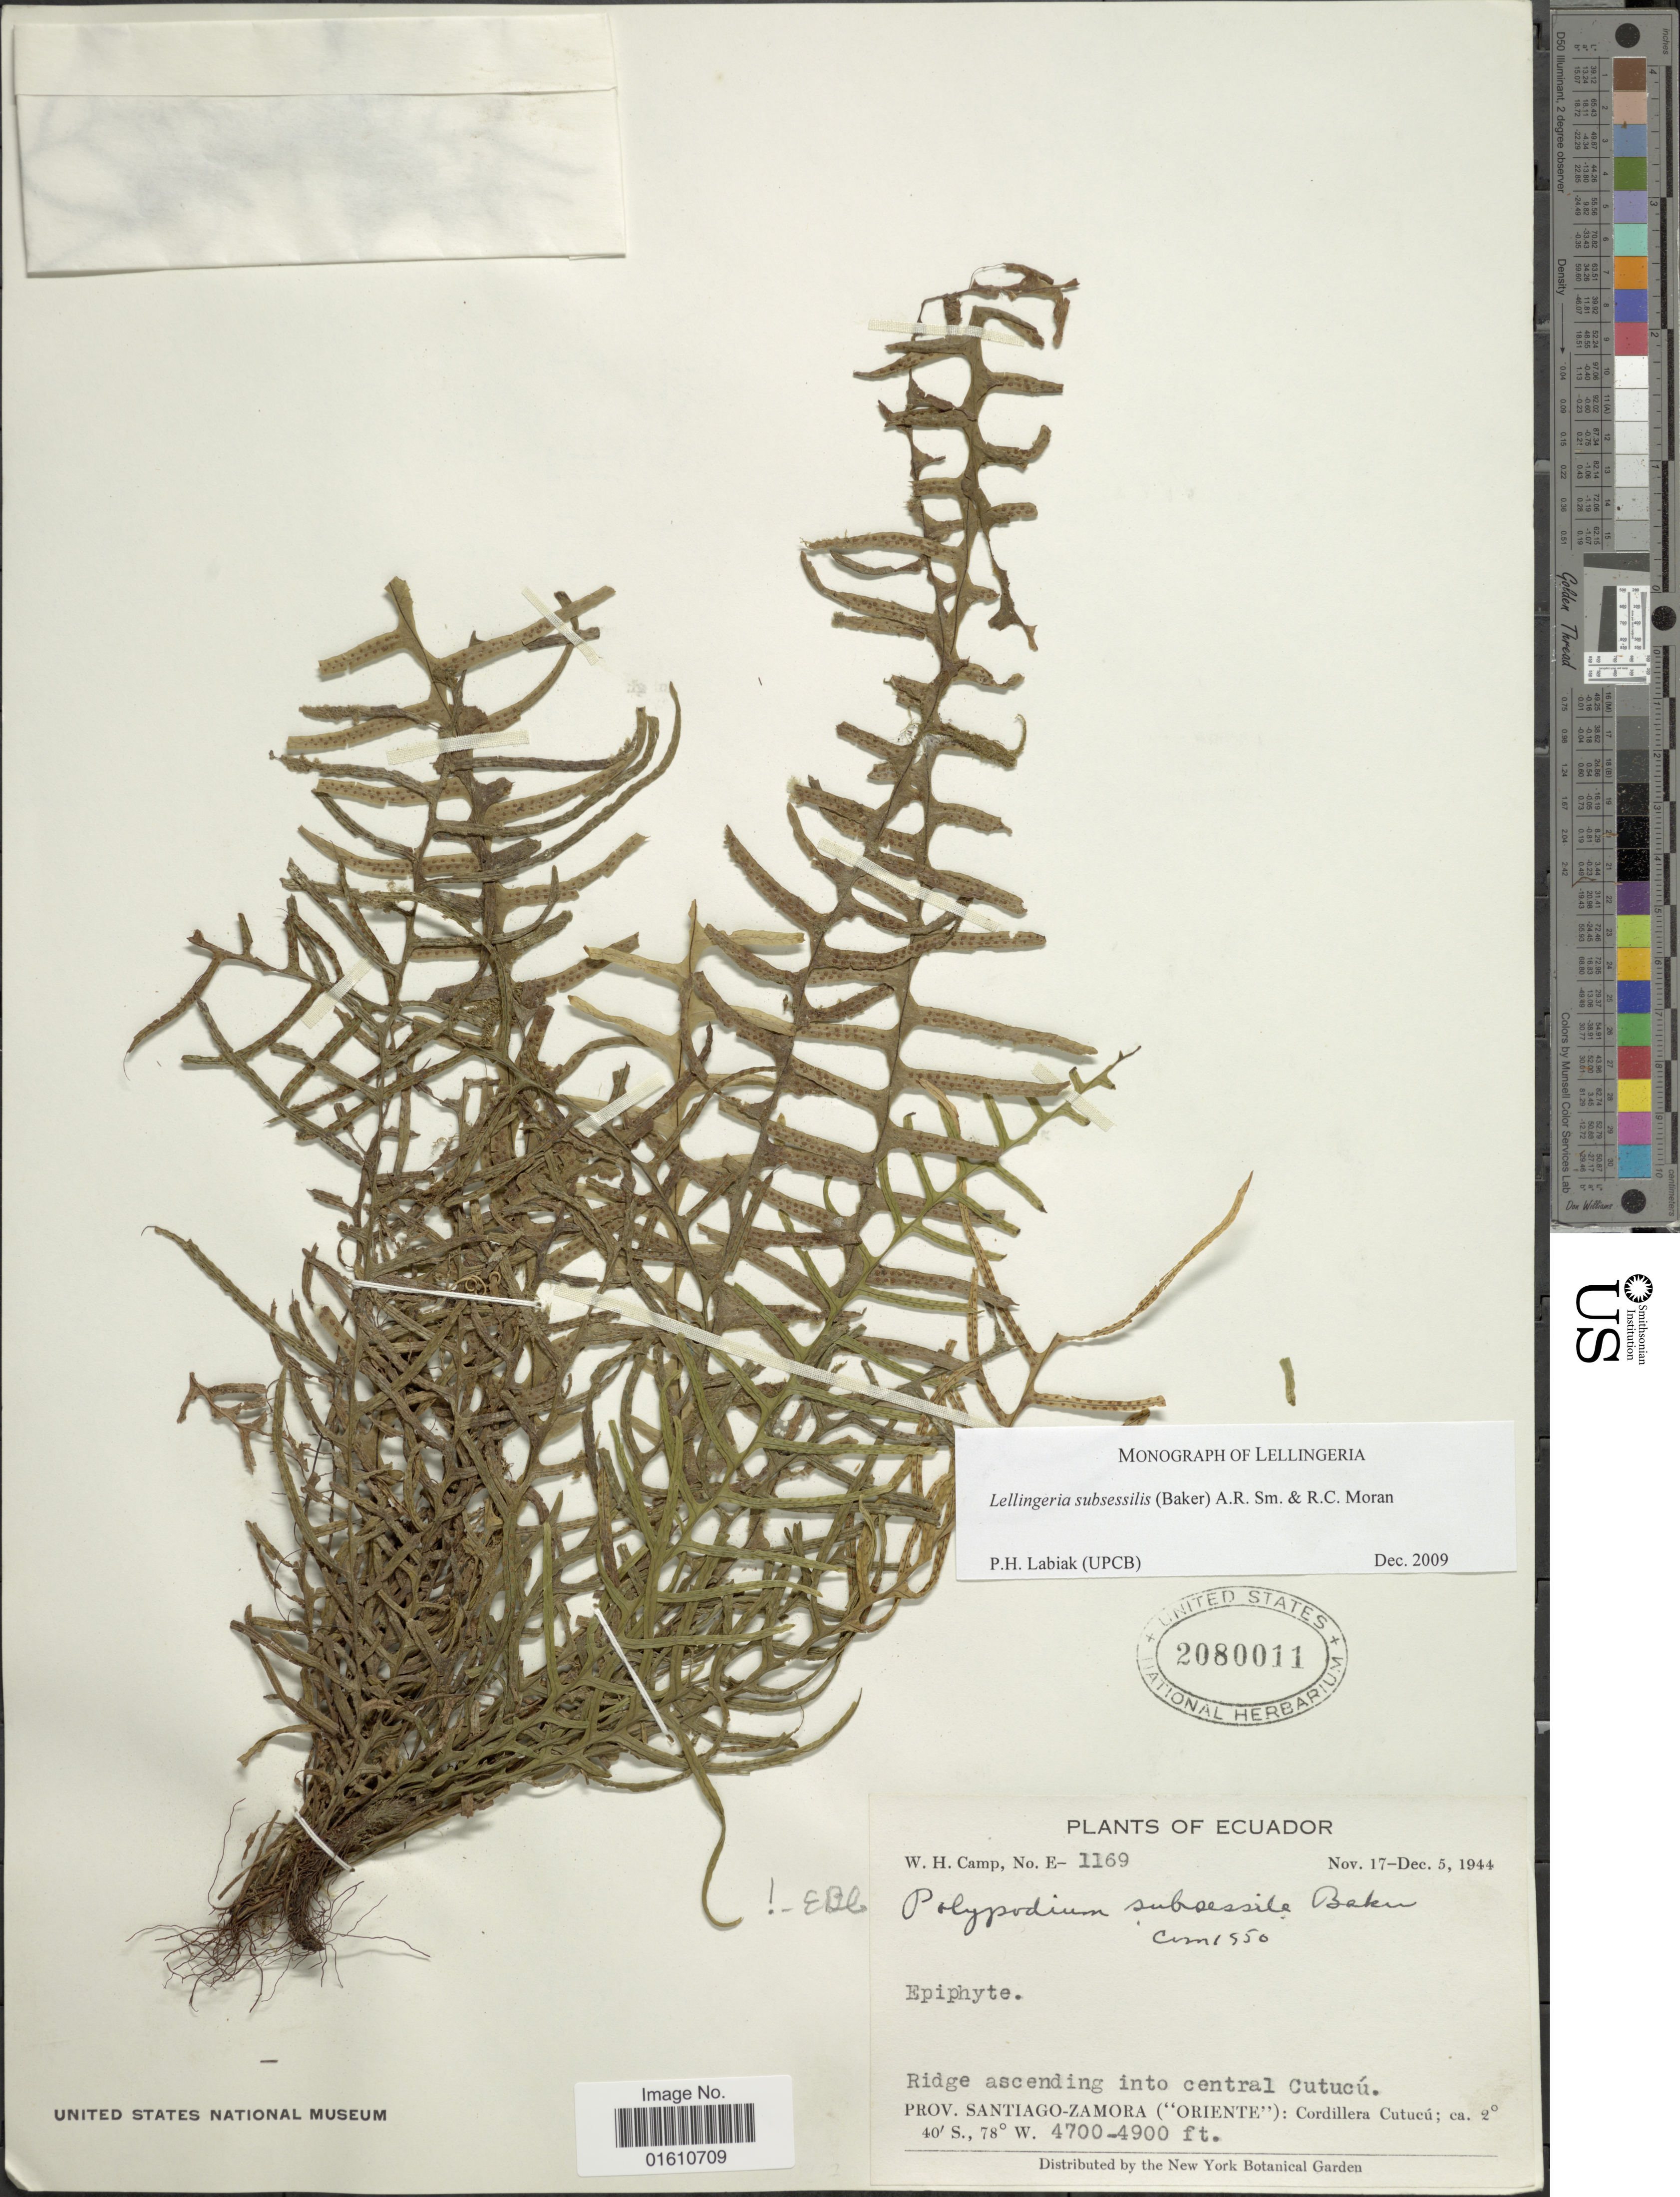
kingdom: Plantae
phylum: Tracheophyta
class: Polypodiopsida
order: Polypodiales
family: Polypodiaceae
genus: Lellingeria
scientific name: Lellingeria subsessilis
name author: (Baker) A.R. Sm. & R.C. Moran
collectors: W. H. Camp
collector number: E-1169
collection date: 1944-11-17/1944-12-05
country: Ecuador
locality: Ridge ascending into central Cutucú, Prov. Santiago-Zamora ("Oriente"): Cordillera Cutucú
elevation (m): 1433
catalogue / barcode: US 2080011